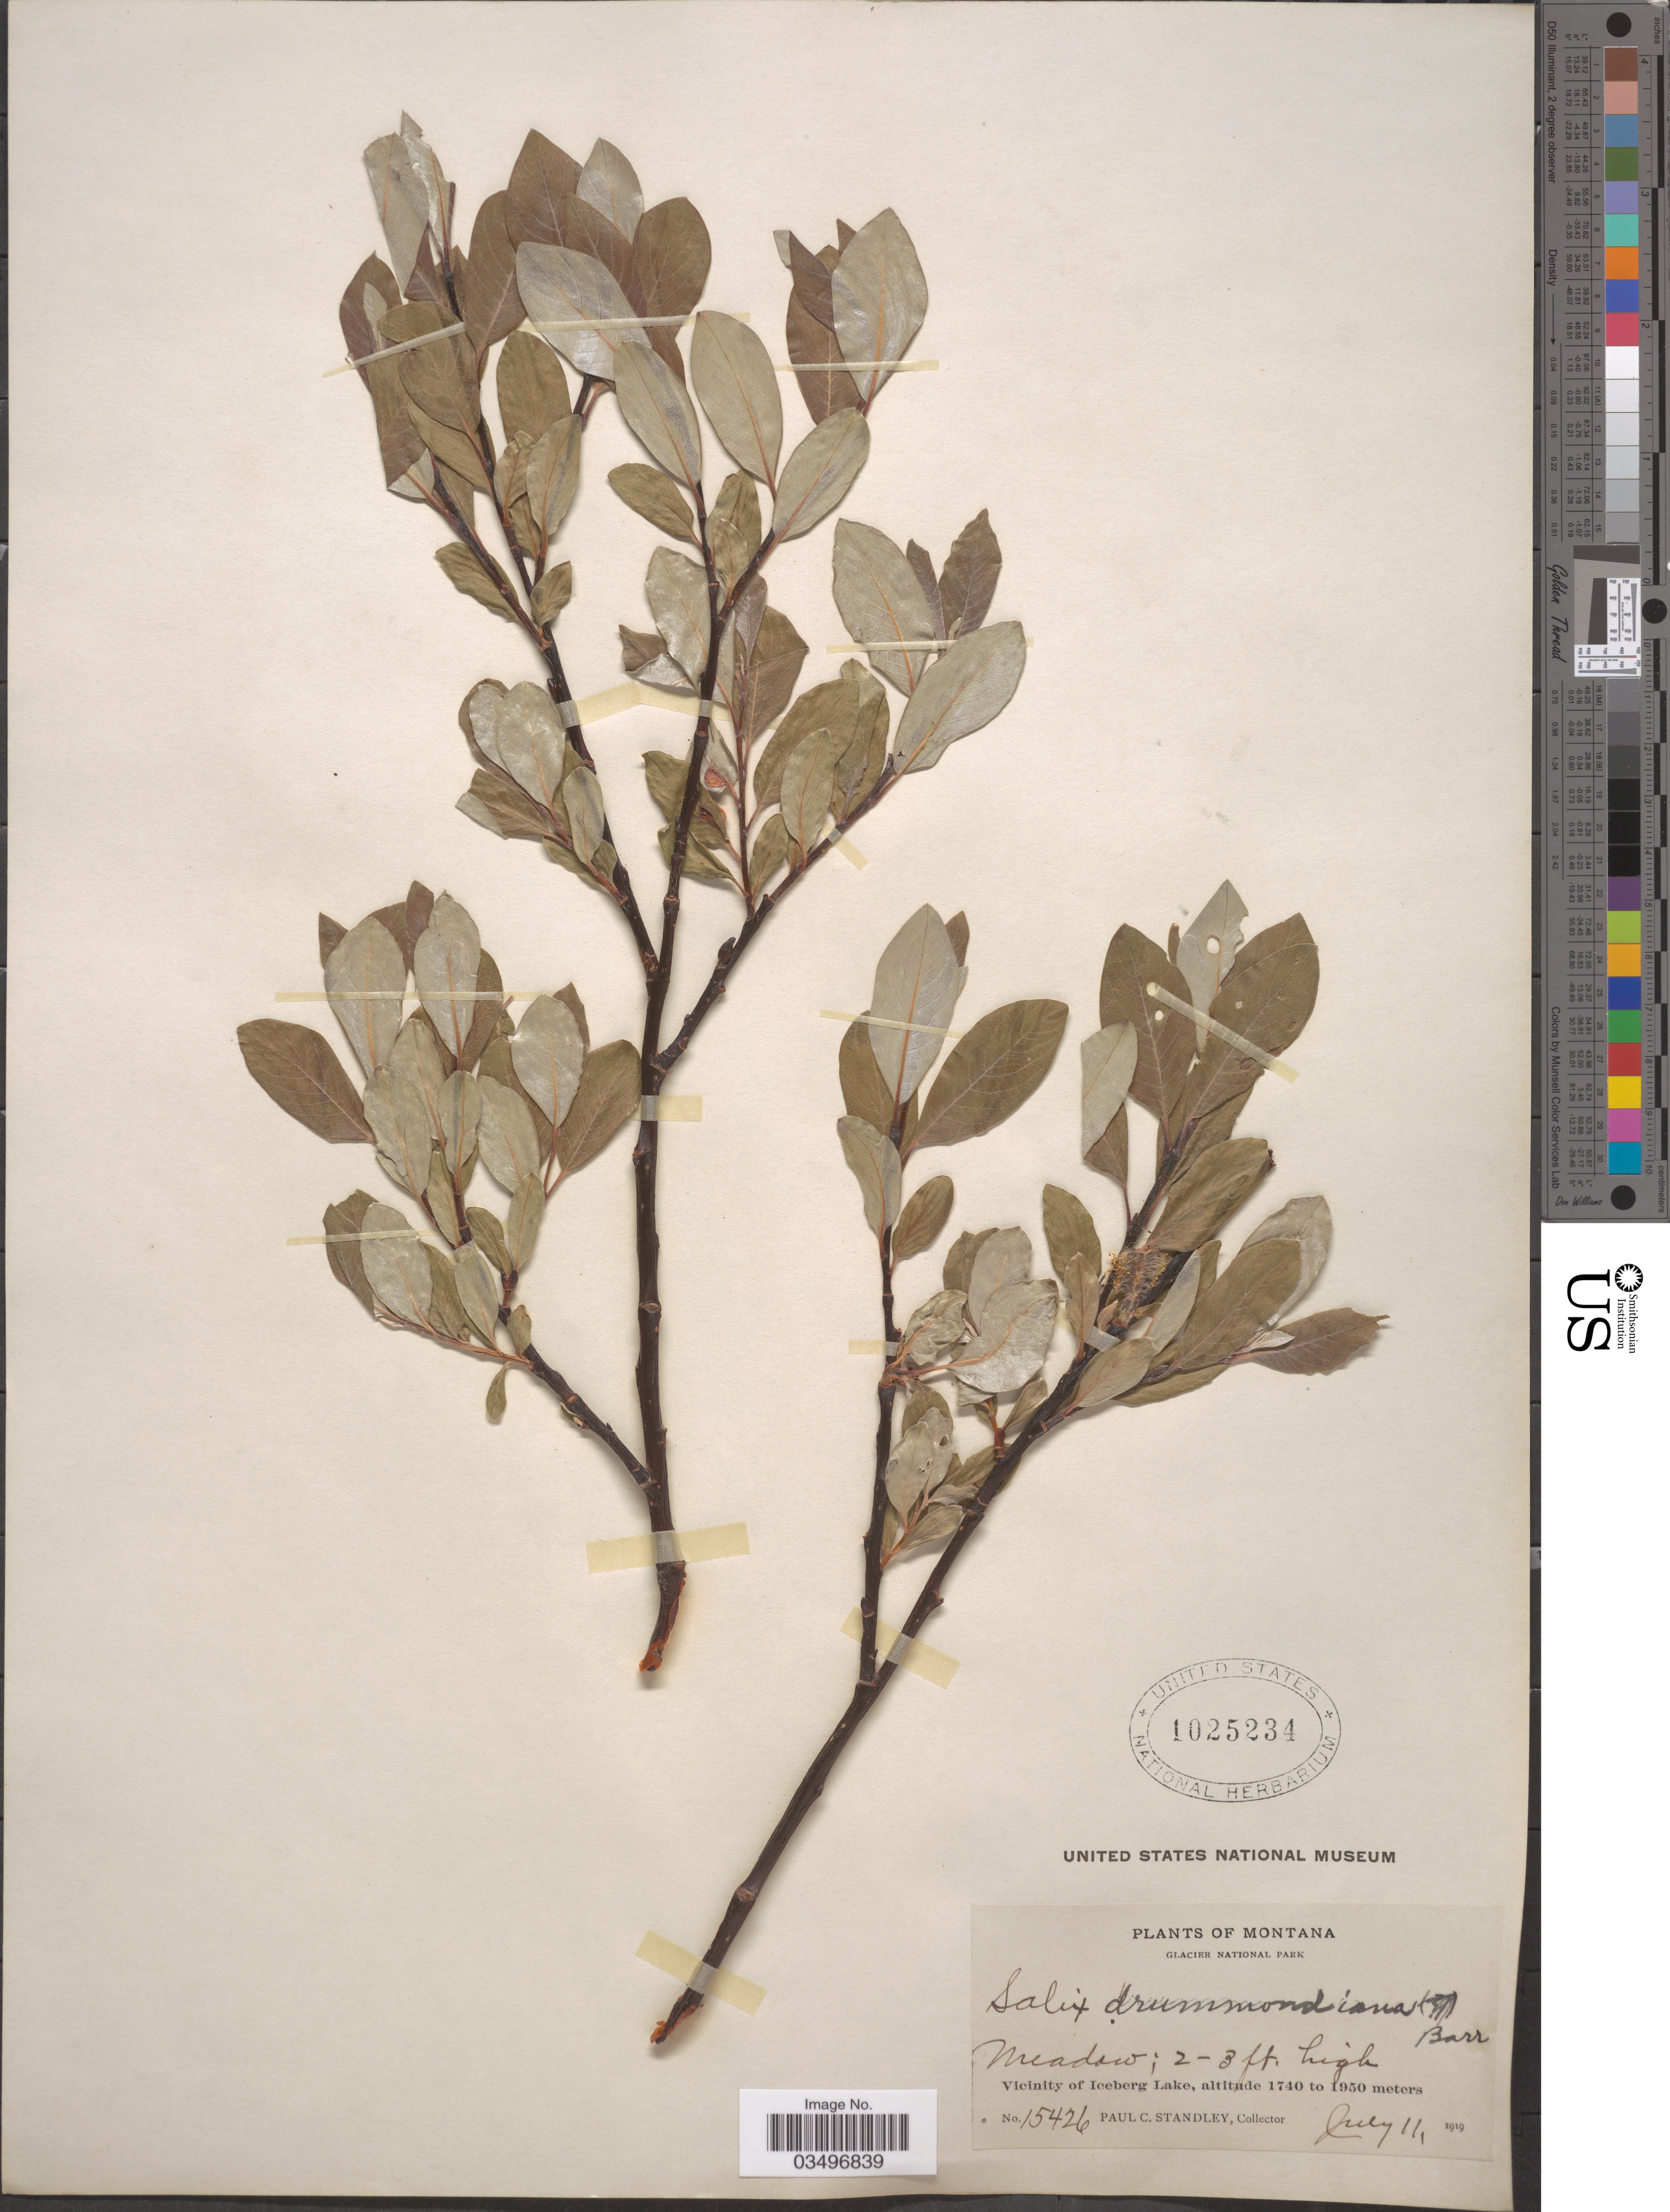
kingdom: Plantae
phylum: Tracheophyta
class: Magnoliopsida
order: Malpighiales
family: Salicaceae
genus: Salix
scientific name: Salix drummondiana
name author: Barratt ex Hook.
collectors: P. C. Standley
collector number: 15426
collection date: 1919-07-11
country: United States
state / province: Montana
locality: Glacier National Park. Vicinity of Iceberg Lake.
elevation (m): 1740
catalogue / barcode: US 1025234